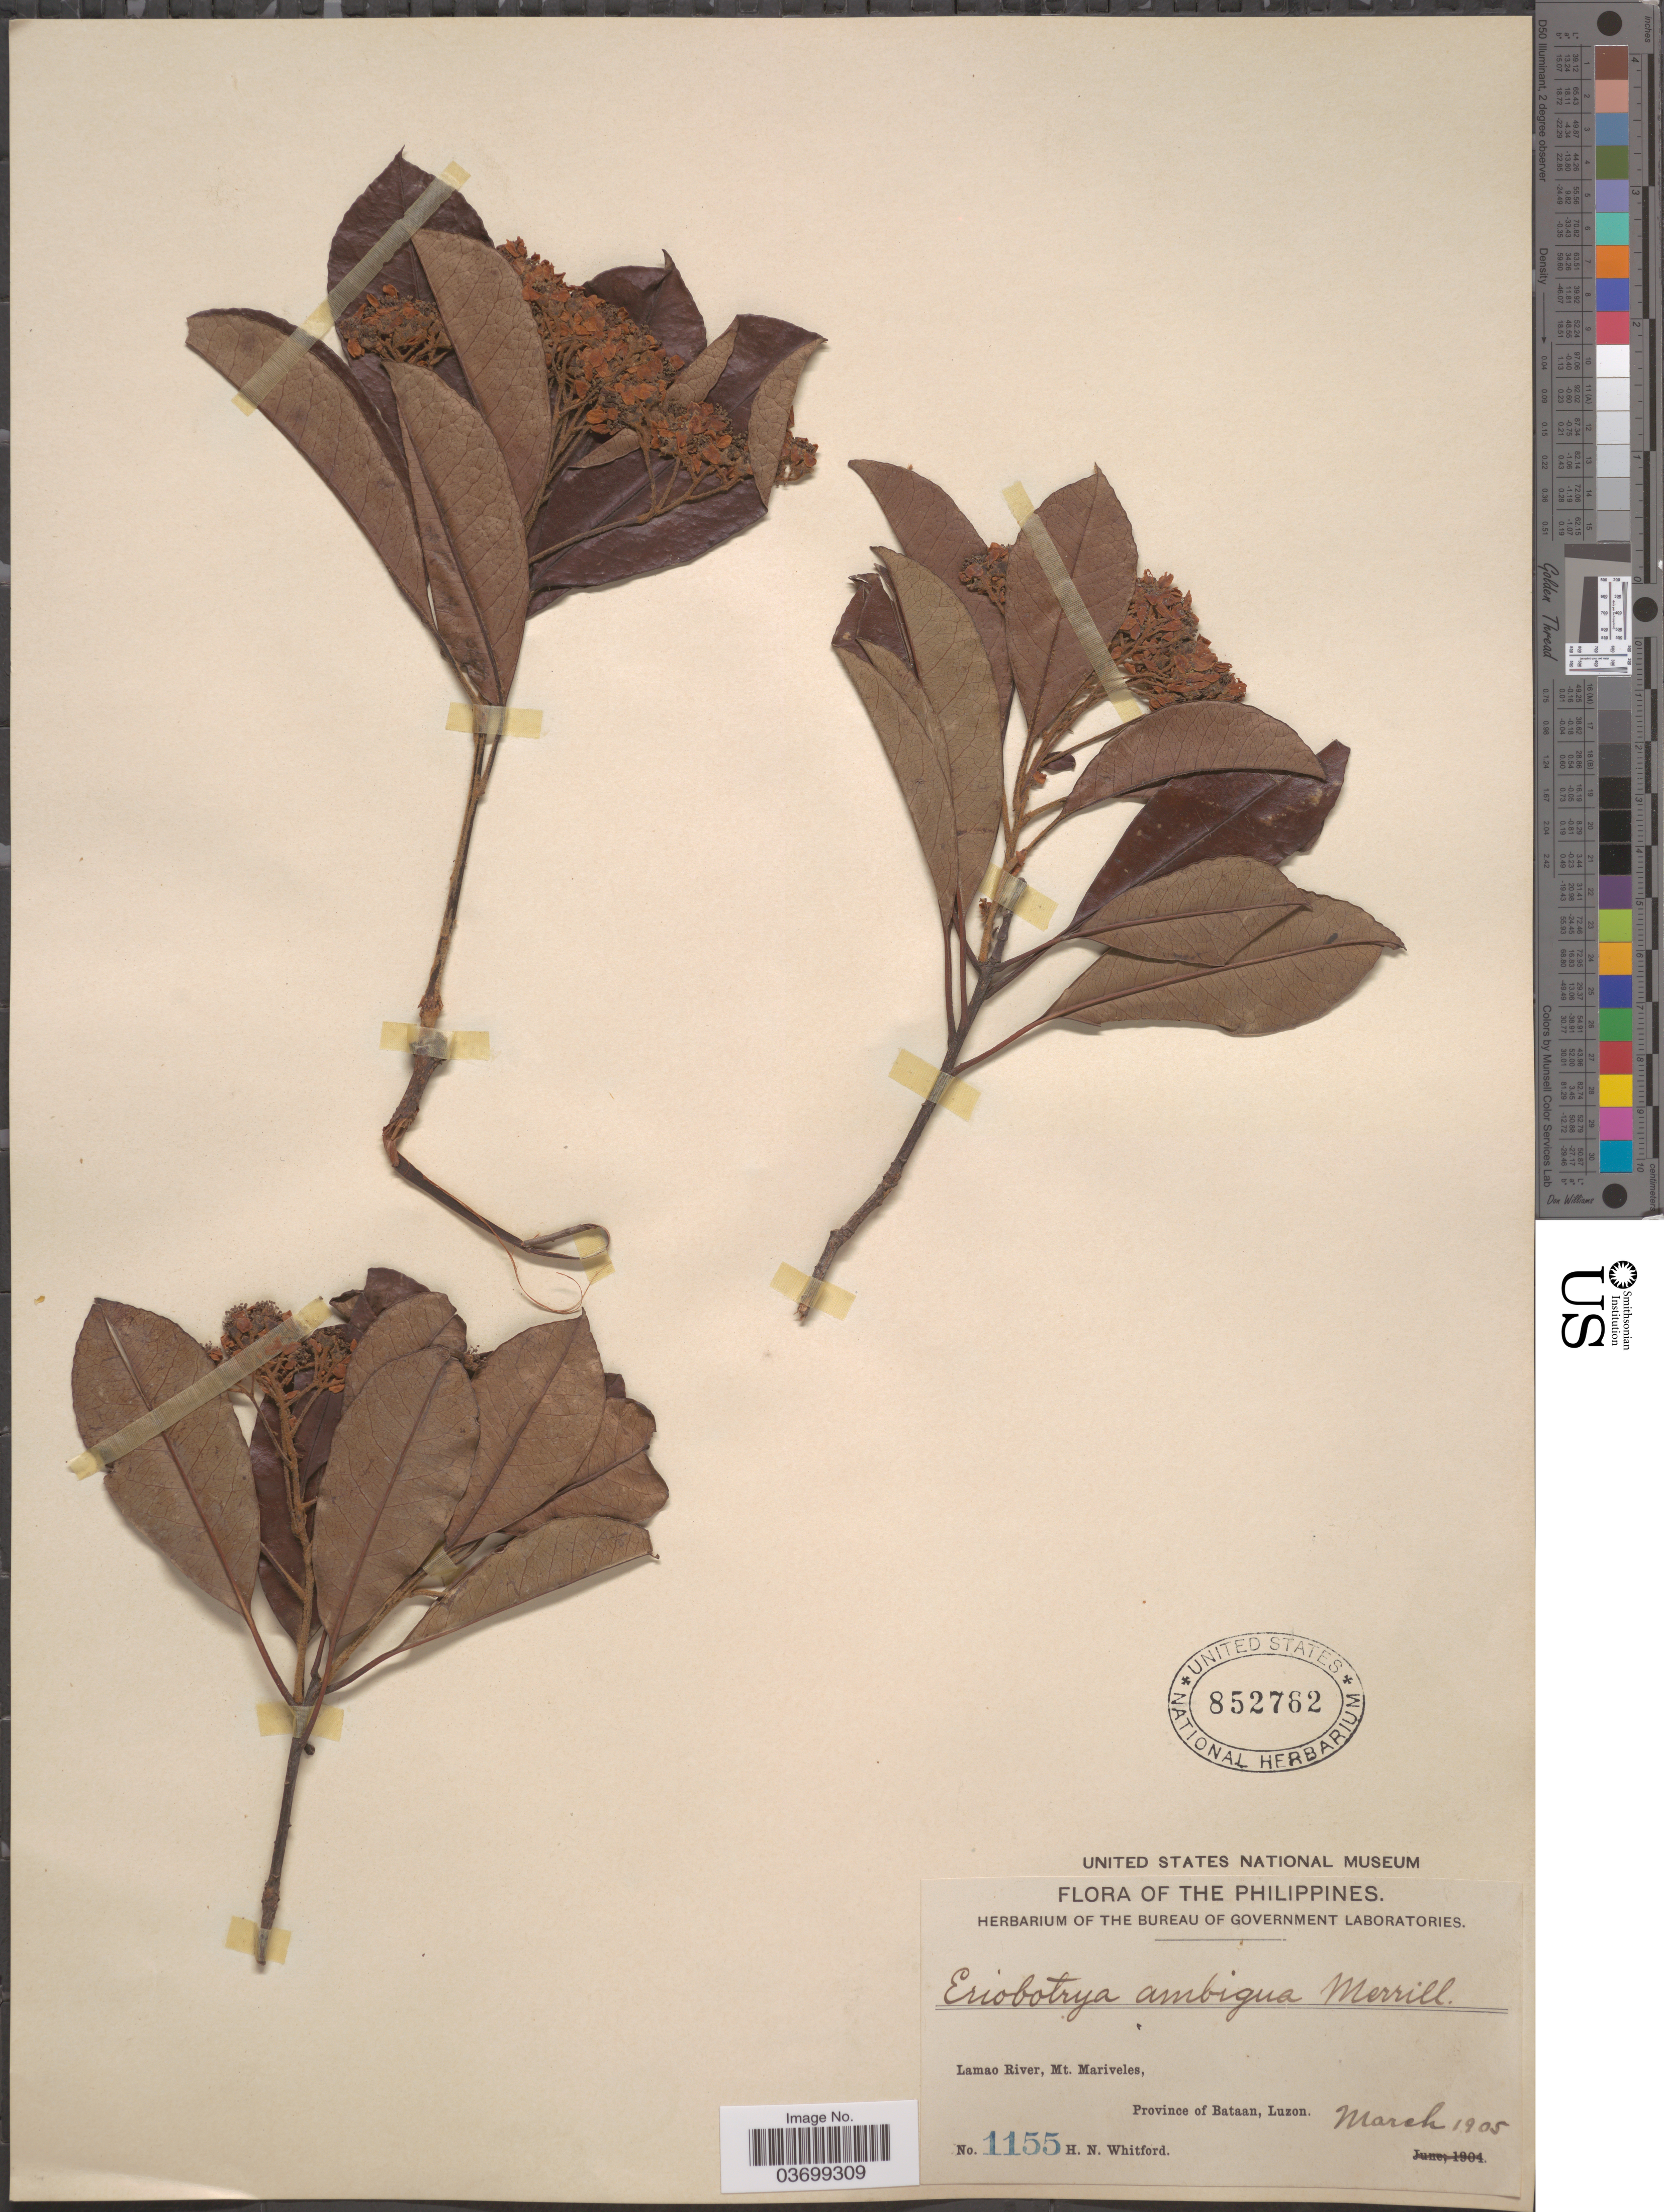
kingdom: Plantae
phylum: Tracheophyta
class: Magnoliopsida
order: Rosales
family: Rosaceae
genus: Stranvaesia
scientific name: Stranvaesia nussia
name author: (Buch.-Ham. ex D. Don) Decne.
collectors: H. N. Whitford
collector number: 1155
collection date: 1905-03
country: Philippines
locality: Lamao River, Mt. Mariveles, Province of Bataan, Luzon.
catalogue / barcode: US 852762